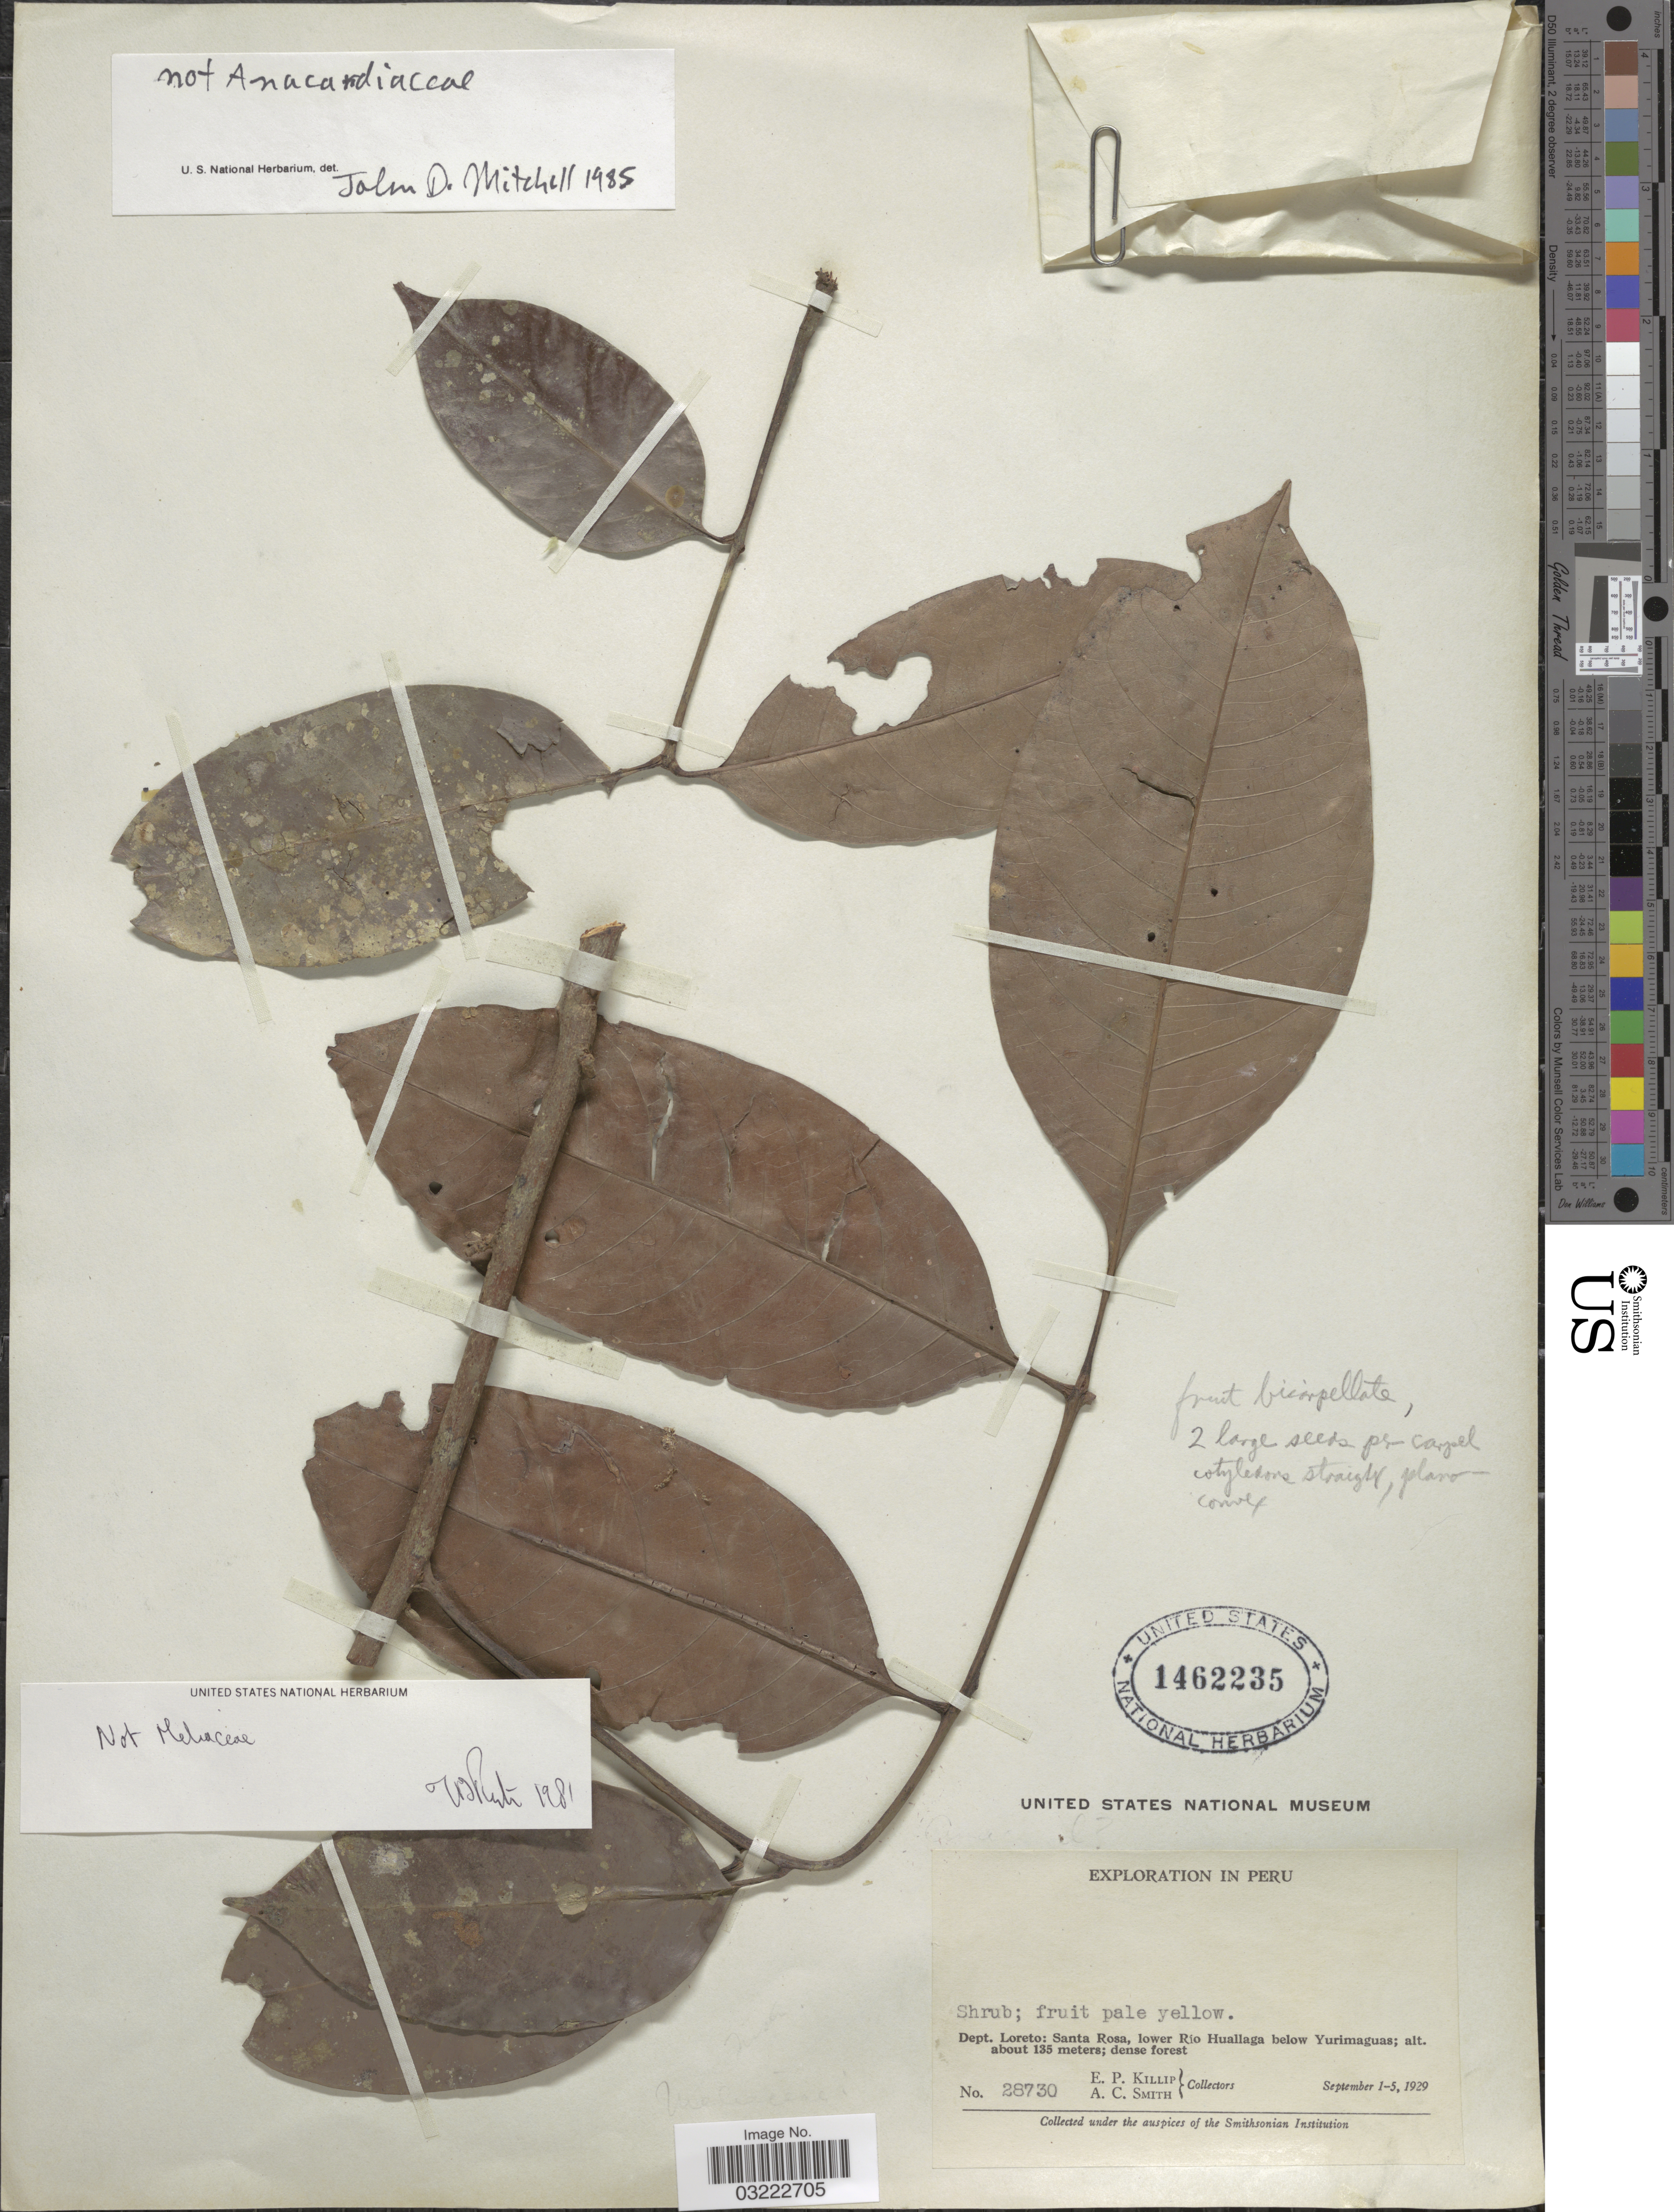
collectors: E. P. Killip & A. C. Smith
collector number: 28730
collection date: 1929-09-01/1929-09-05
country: Peru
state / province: Loreto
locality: Dept. Loreto: Santa Rosa, lower Río Huallaga below Yurimaguas.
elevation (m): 135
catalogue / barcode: US 1462235